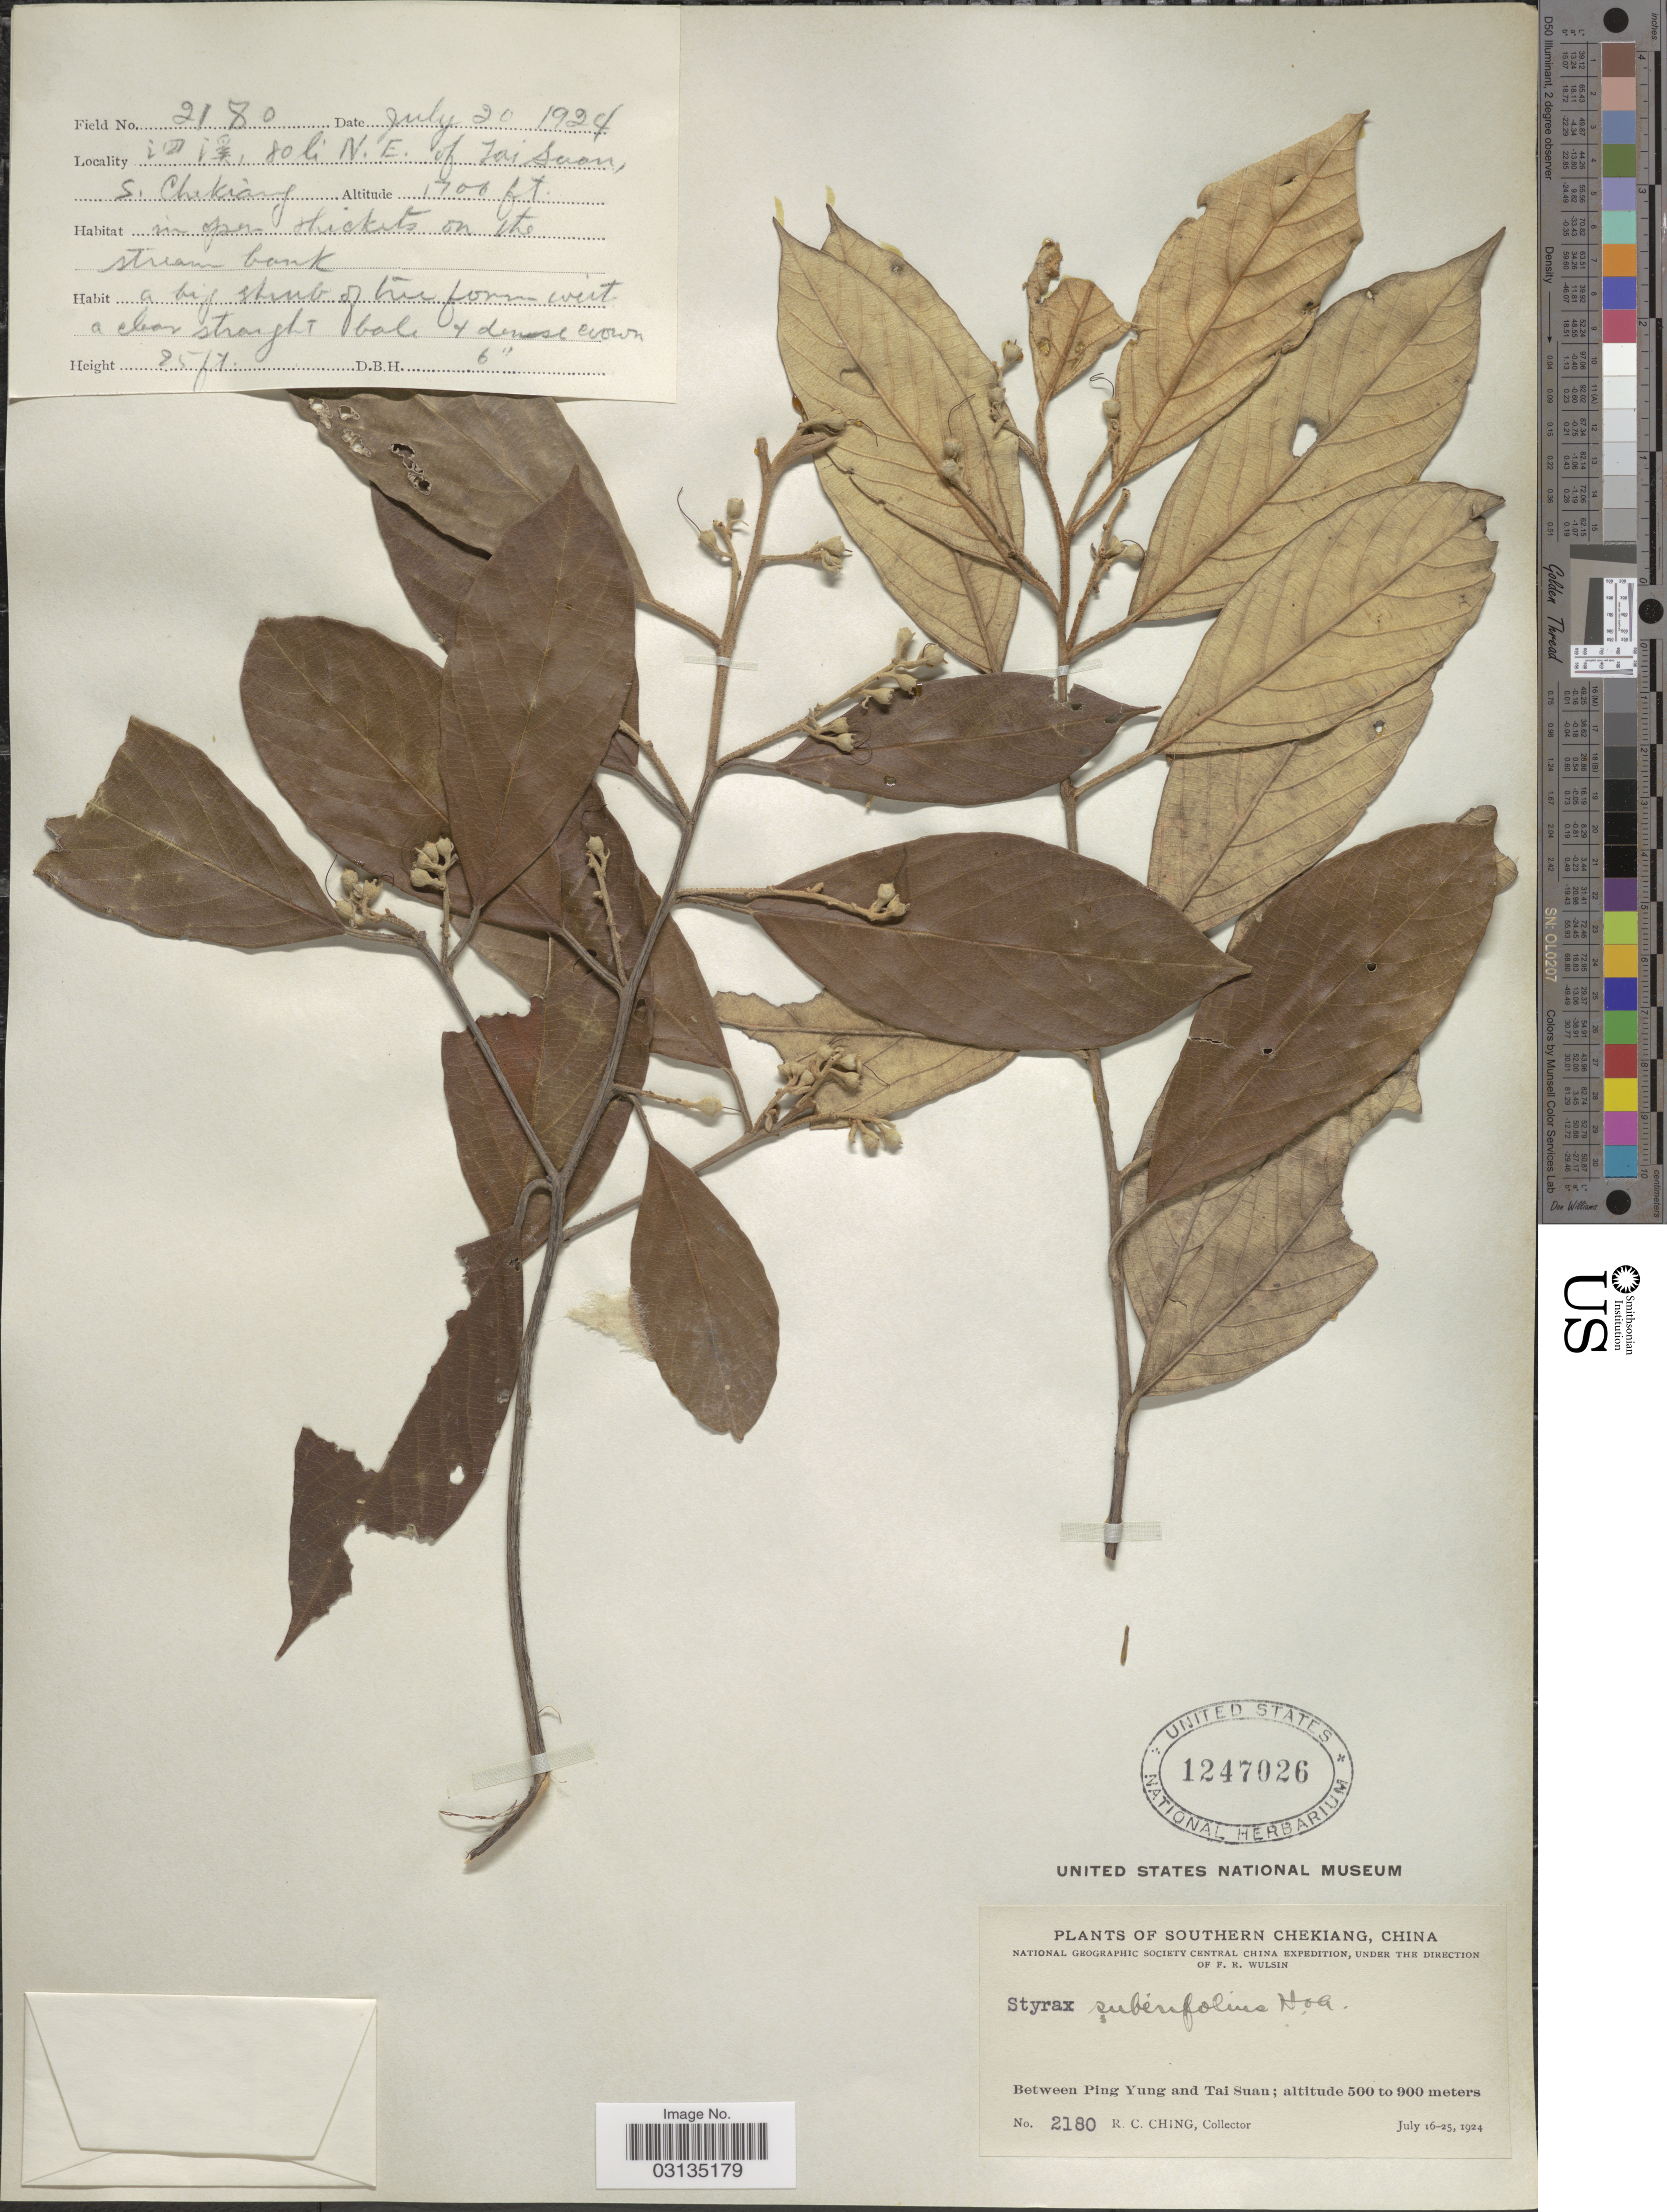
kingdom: Plantae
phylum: Tracheophyta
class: Magnoliopsida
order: Ericales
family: Styracaceae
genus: Styrax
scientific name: Styrax suberifolius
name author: Hook. & Arn.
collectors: R. C. Ching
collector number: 2180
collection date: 1924-07-20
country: China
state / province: Zhejiang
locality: Southern Chekiang, China, Between Ping Yung and Tai Suan, 80 li. N.E. of Tai Suan.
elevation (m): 518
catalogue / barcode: US 1247026